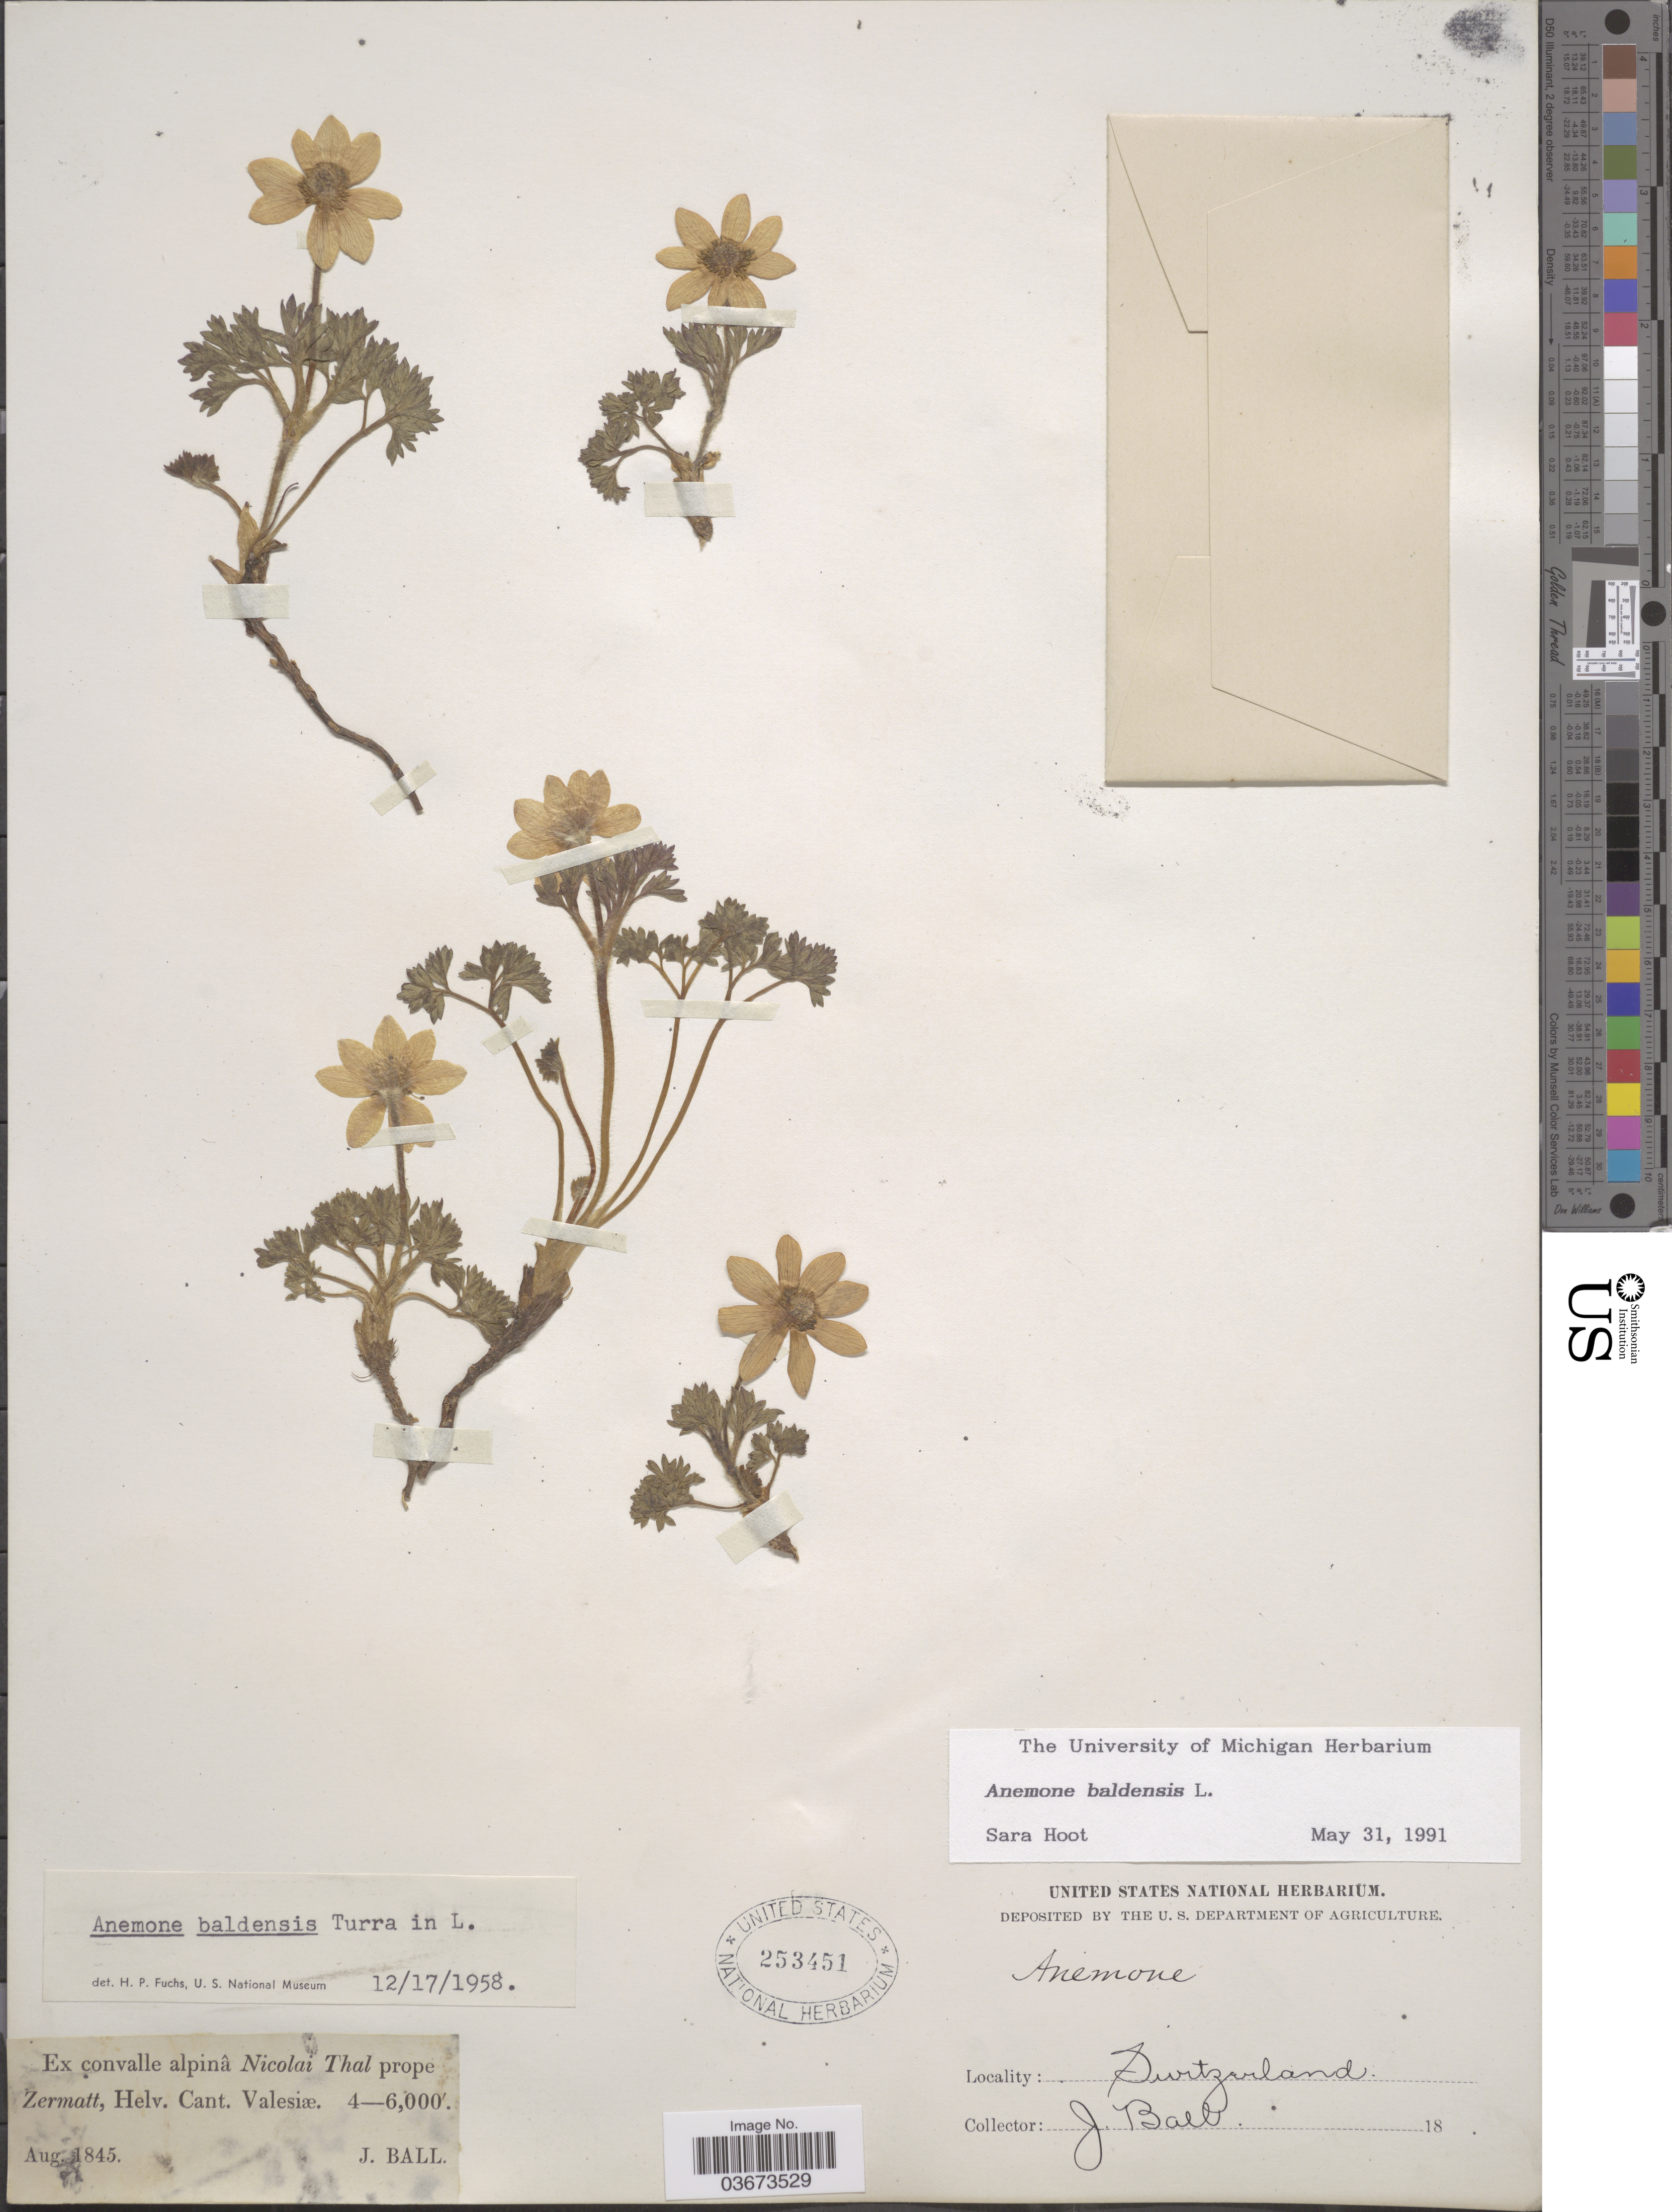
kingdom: Plantae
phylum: Tracheophyta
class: Magnoliopsida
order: Ranunculales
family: Ranunculaceae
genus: Anemone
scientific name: Anemone baldensis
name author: L.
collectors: J. Ball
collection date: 1845-08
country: Switzerland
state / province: Valais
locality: Ex convalle alpinâ Nicolai Thal prope Zermatt, Helv. Cant. Valesiæ.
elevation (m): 1219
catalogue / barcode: US 253451